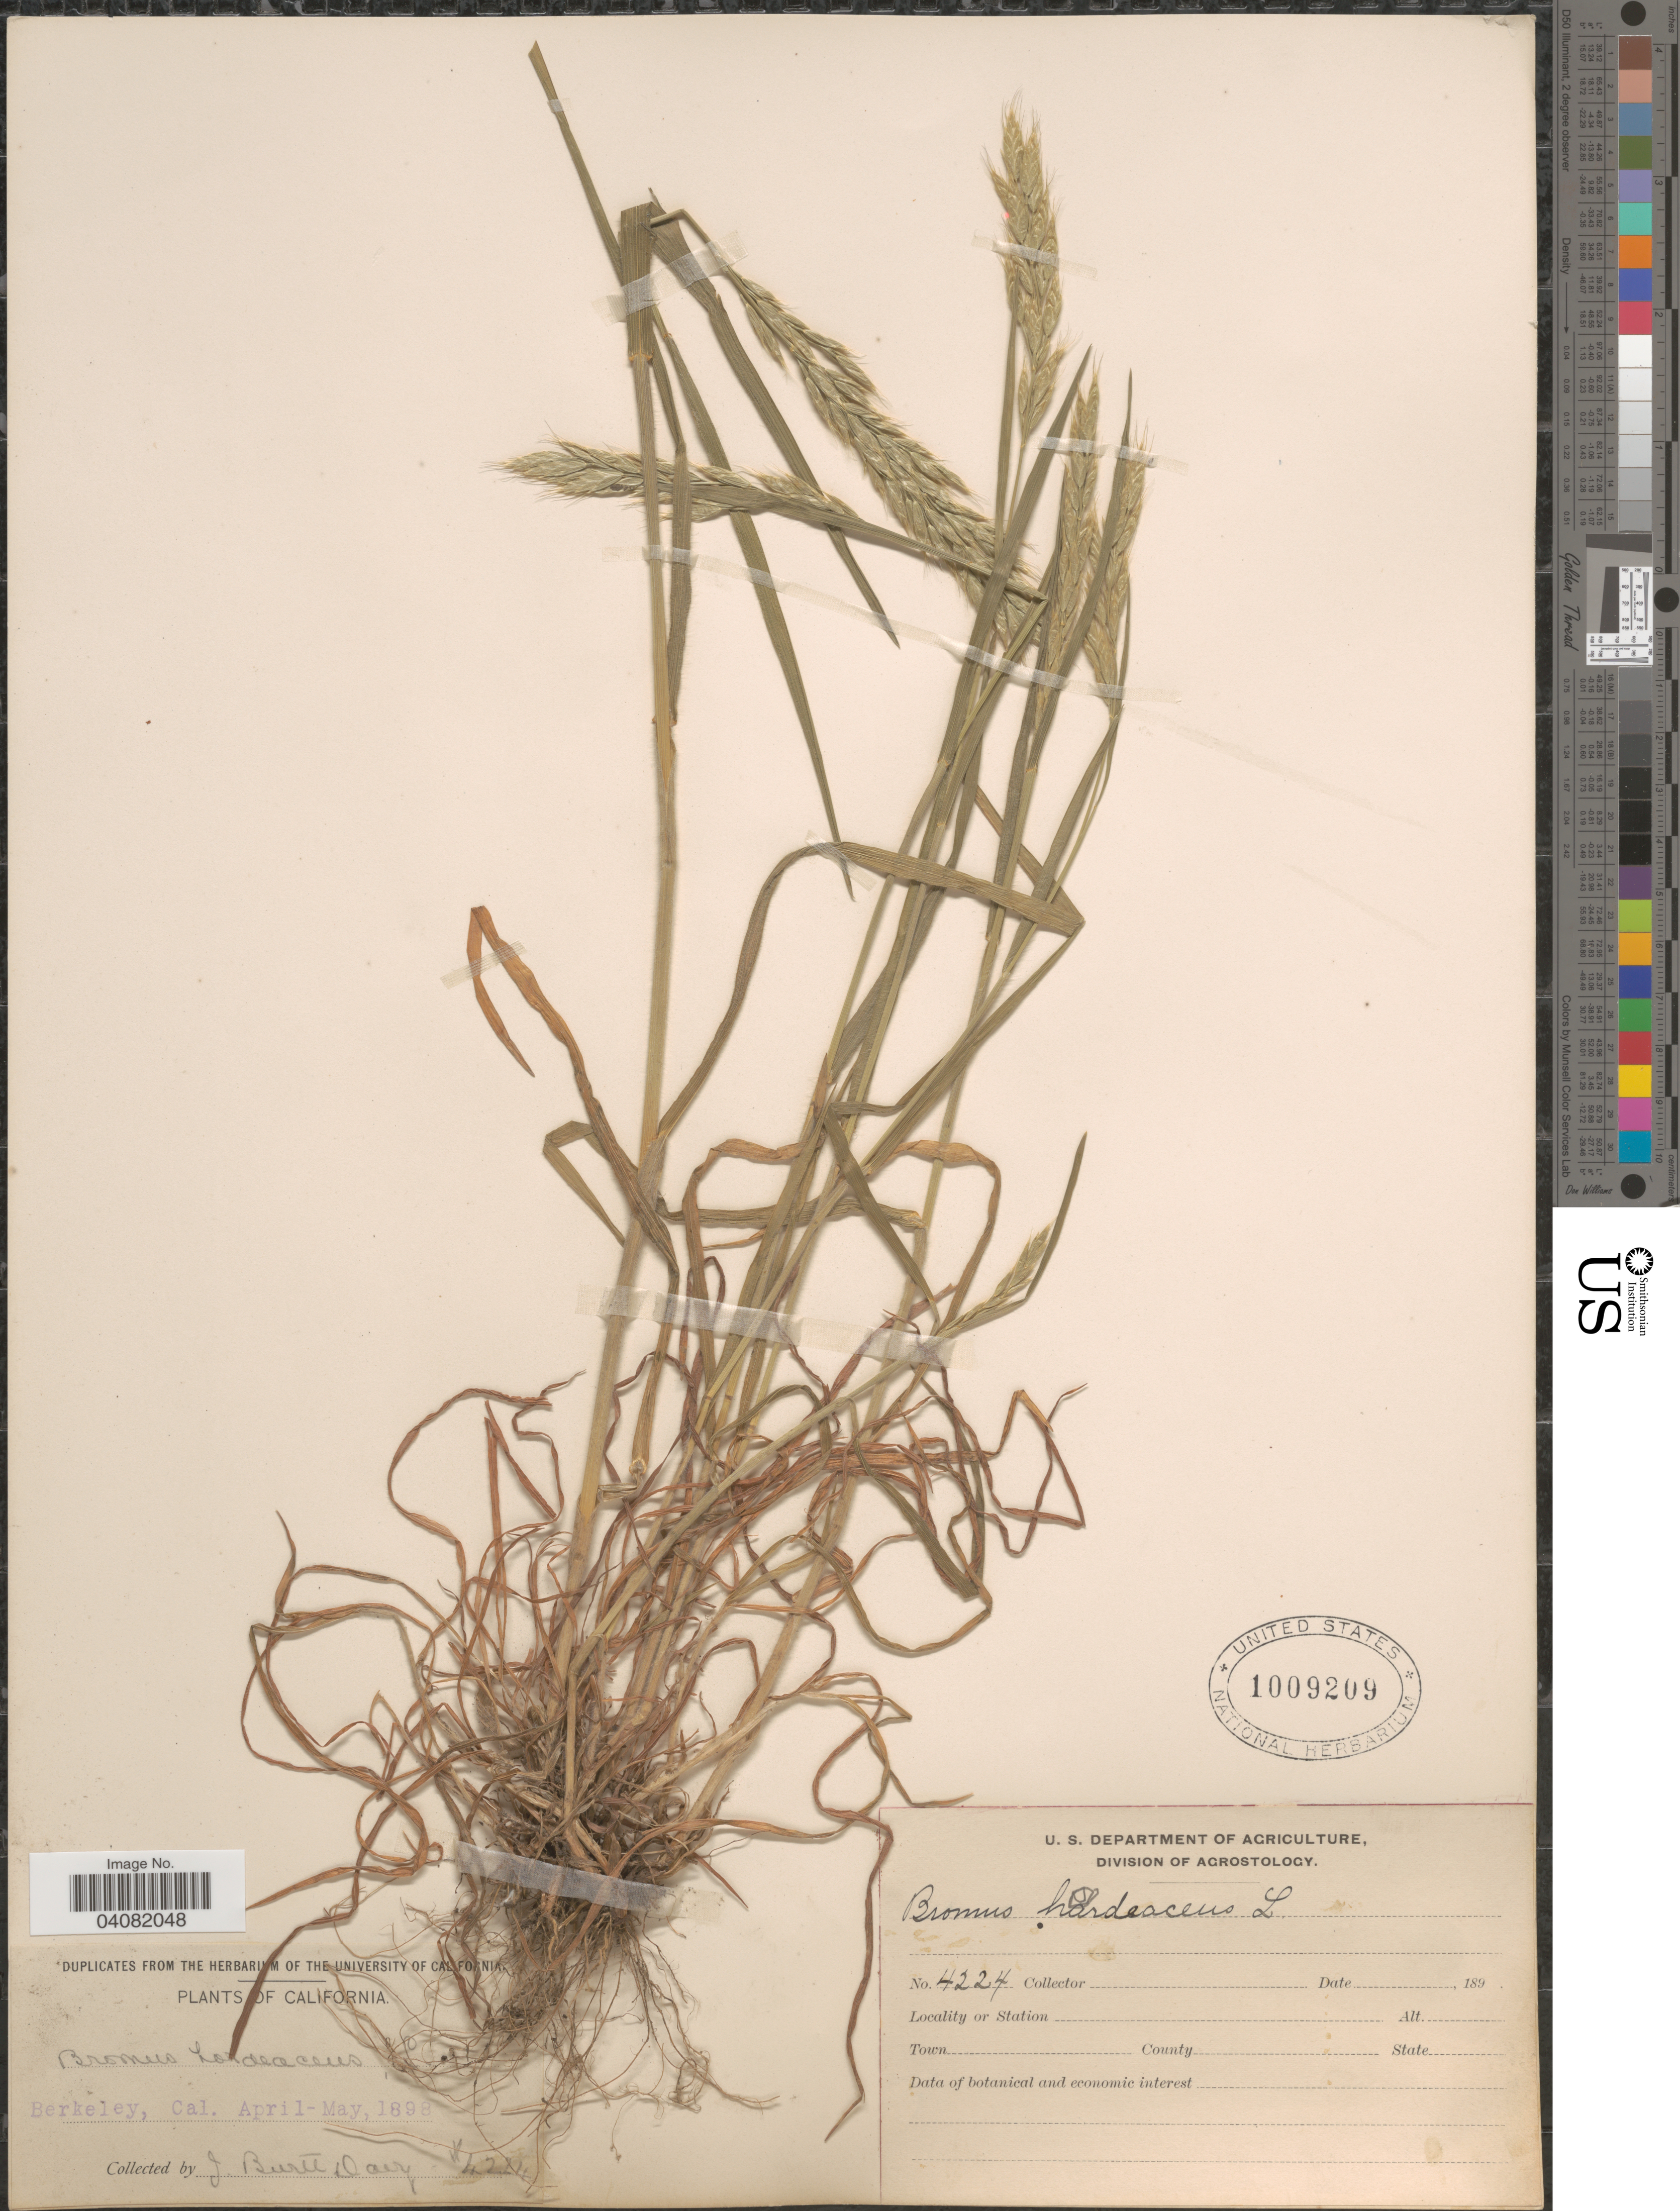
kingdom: Plantae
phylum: Tracheophyta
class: Liliopsida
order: Poales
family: Poaceae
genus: Bromus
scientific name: Bromus hordeaceus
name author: L.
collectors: J. Burtt Davy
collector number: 4224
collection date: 1898-04/1898-05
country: United States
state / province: California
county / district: Alameda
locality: Berkeley.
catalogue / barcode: US 1009209